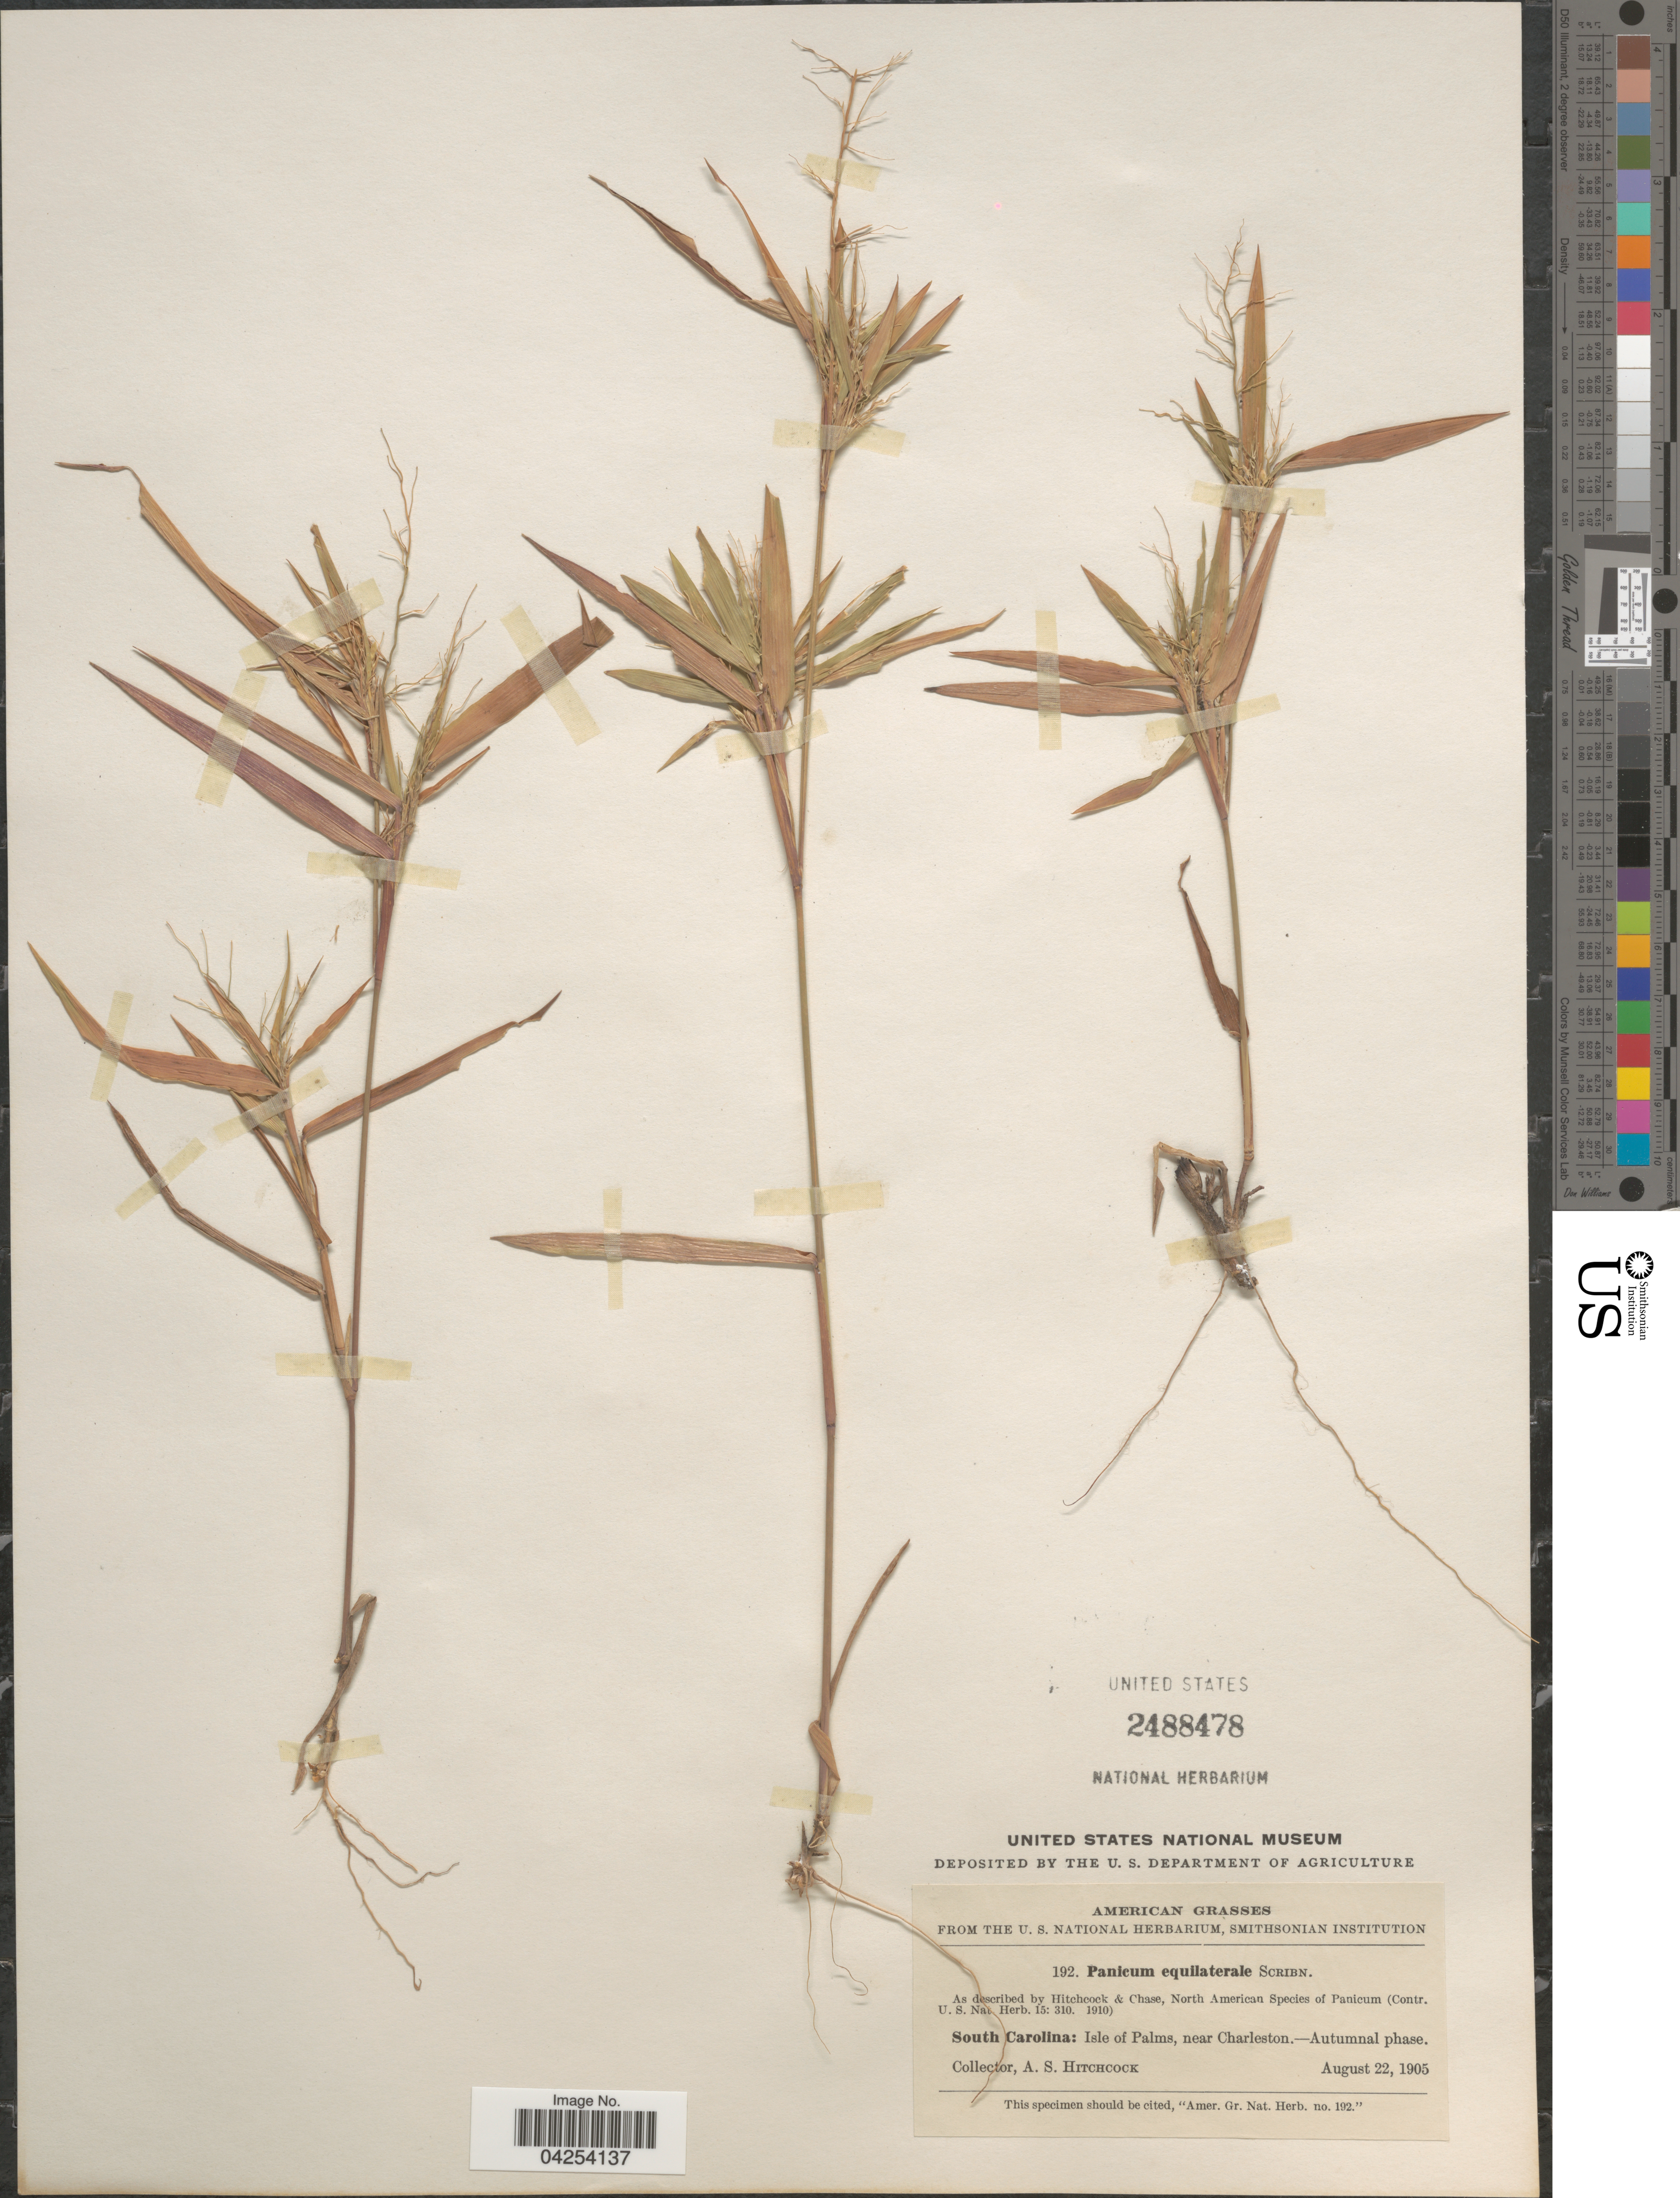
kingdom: Plantae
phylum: Tracheophyta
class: Liliopsida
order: Poales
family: Poaceae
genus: Dichanthelium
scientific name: Dichanthelium commutatum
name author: (Schult.) Gould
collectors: A. S. Hitchcock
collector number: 192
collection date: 1905-08-22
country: United States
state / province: South Carolina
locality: Isle of Palms, near Charleston.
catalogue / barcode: US 2488478